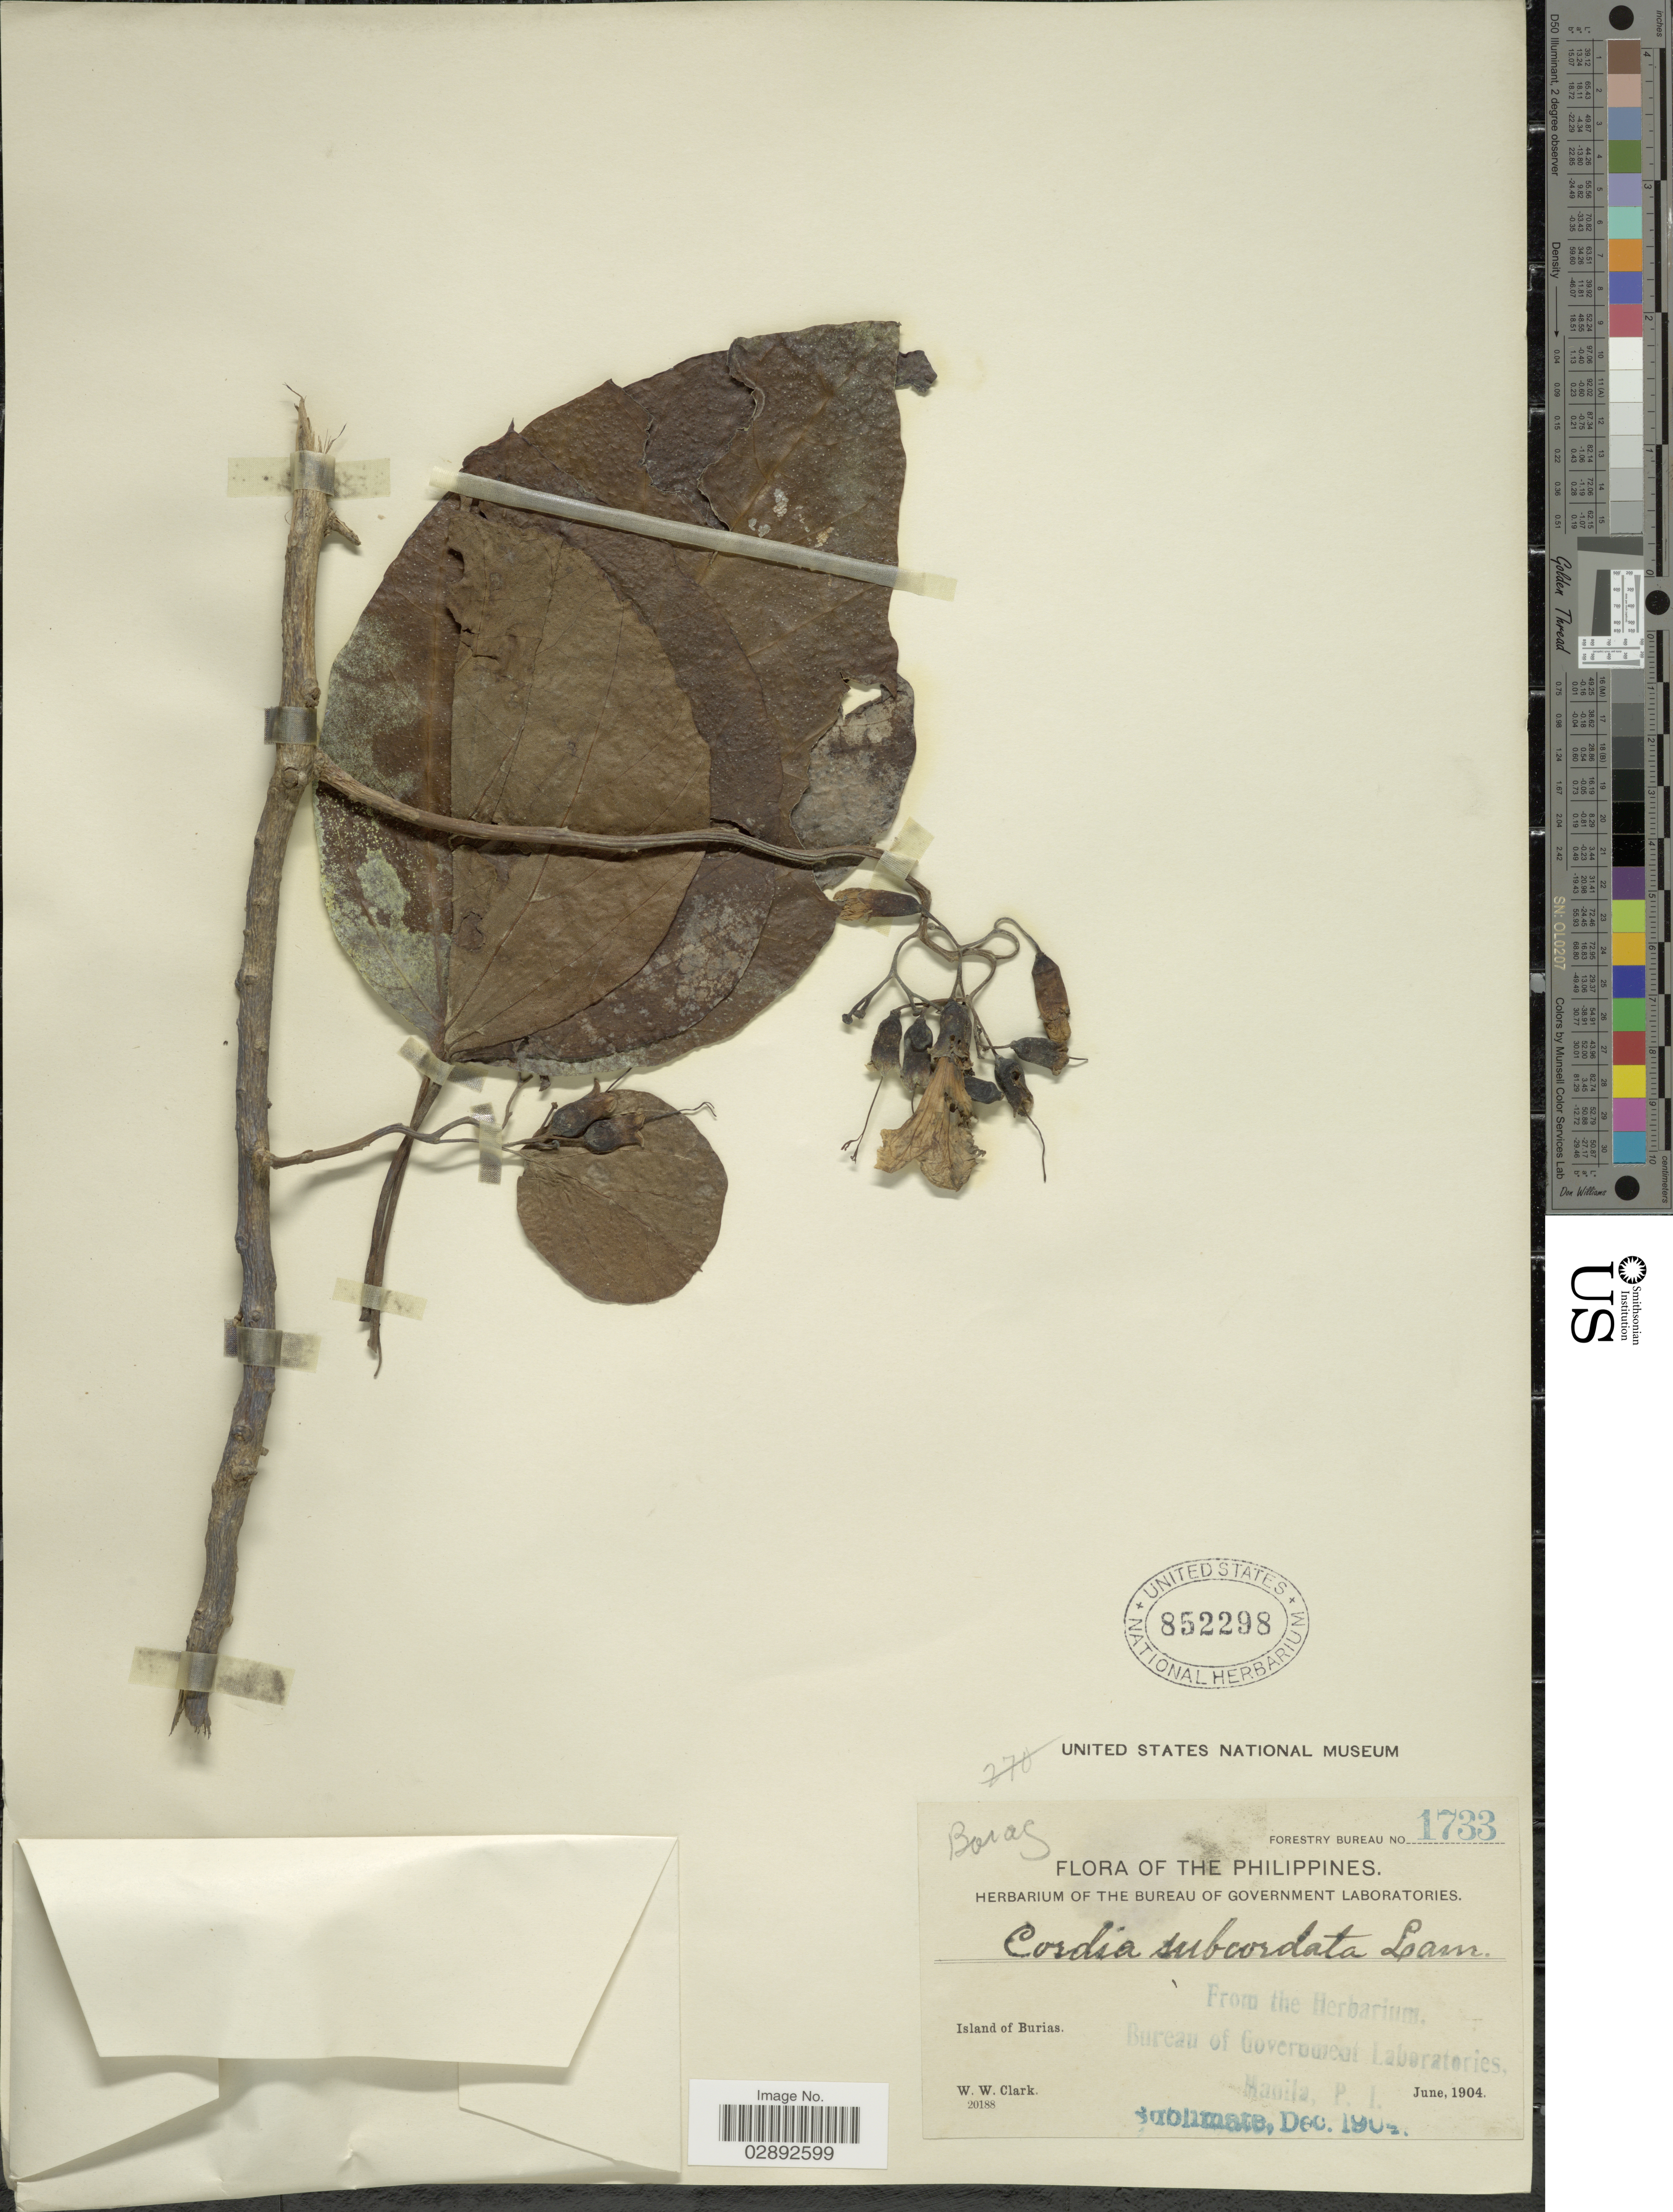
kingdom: Plantae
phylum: Tracheophyta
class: Magnoliopsida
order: Boraginales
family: Cordiaceae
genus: Cordia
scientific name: Cordia subcordata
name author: Lam.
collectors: W. W. Clark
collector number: Forestry Bureau 1733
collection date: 1904-06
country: Philippines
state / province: Bicol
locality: Island of Burias.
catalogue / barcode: US 852298